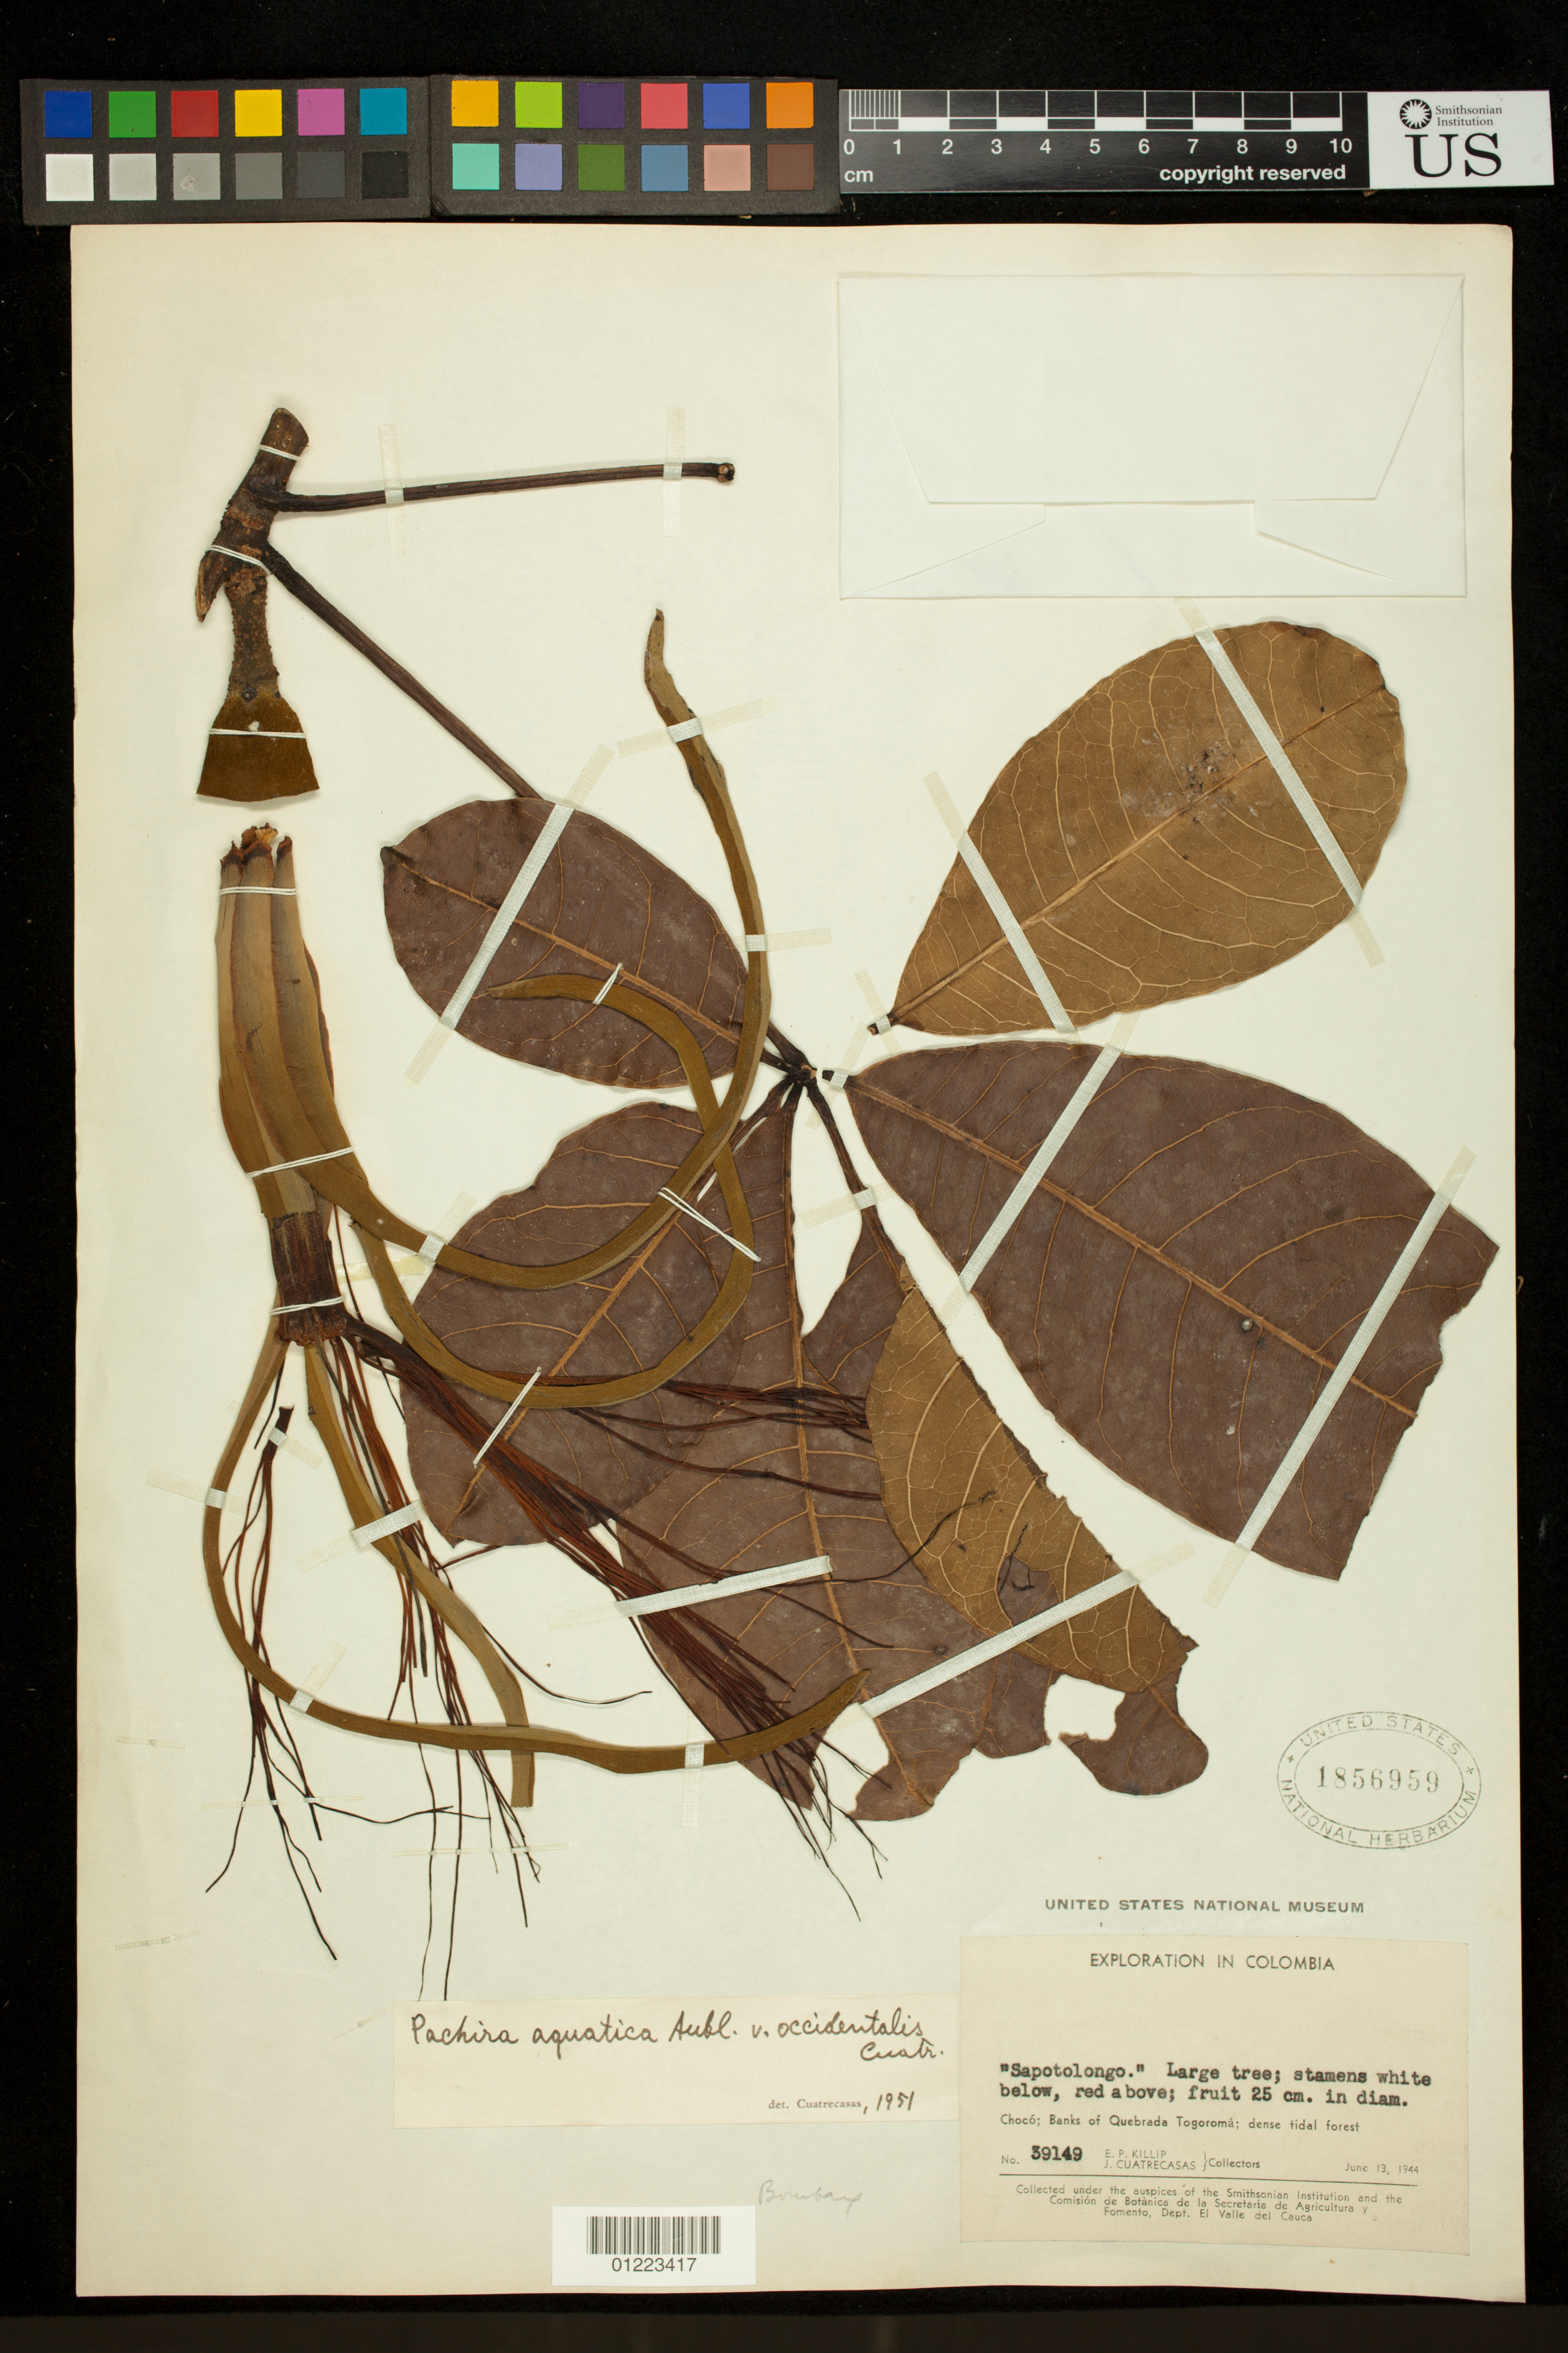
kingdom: Plantae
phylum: Tracheophyta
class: Magnoliopsida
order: Malvales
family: Malvaceae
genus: Pachira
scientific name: Pachira aquatica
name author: Aubl.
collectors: E. P. Killip & J. Cuatrecasas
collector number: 39149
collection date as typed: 6/13/1944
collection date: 1944-06-13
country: Colombia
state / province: Chocó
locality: Chocó: Banks of Quebrada Togoromá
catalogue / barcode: US 1856959